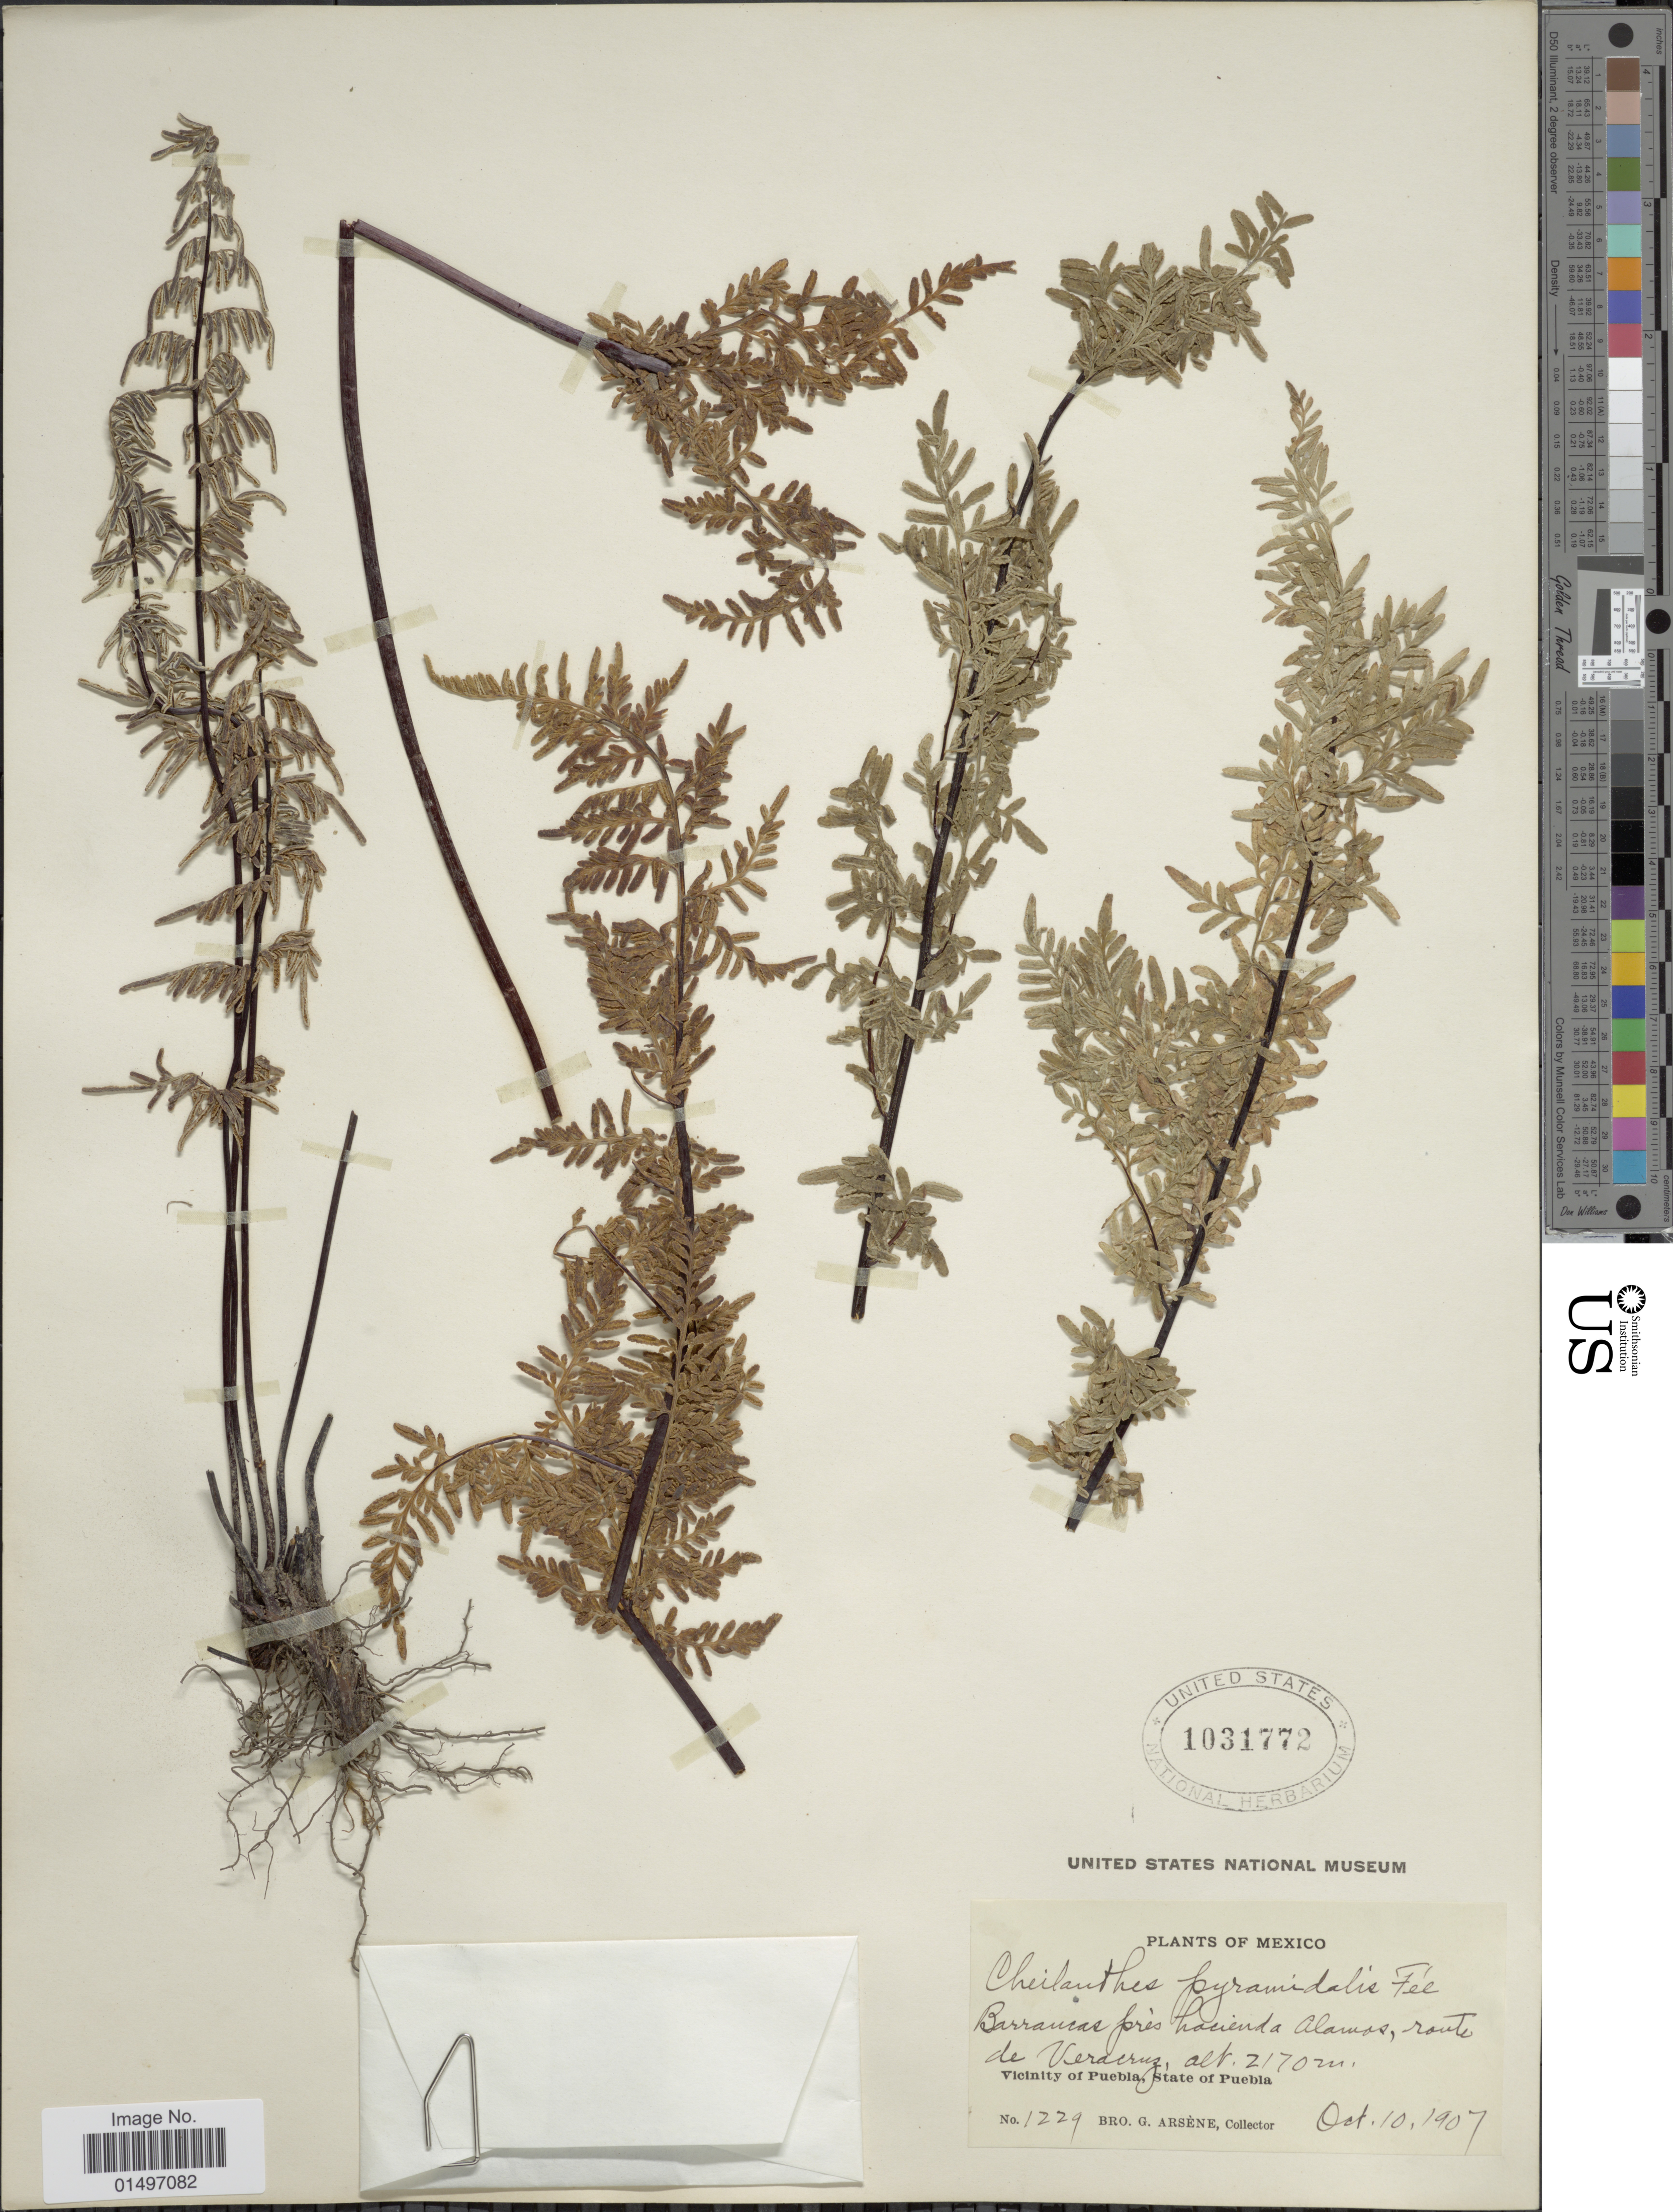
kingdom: Plantae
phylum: Tracheophyta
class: Polypodiopsida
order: Polypodiales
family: Pteridaceae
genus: Gaga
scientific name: Gaga hirsuta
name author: (Link) Fay W. Li & Windham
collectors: Bro. G. Arsène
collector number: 1229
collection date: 1907-10-10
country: Mexico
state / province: Puebla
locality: Mexico, Vicinity of Puebla, Barranca fores Lacienda, Alamos, route de Veracruz.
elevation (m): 2170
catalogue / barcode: US 1031772